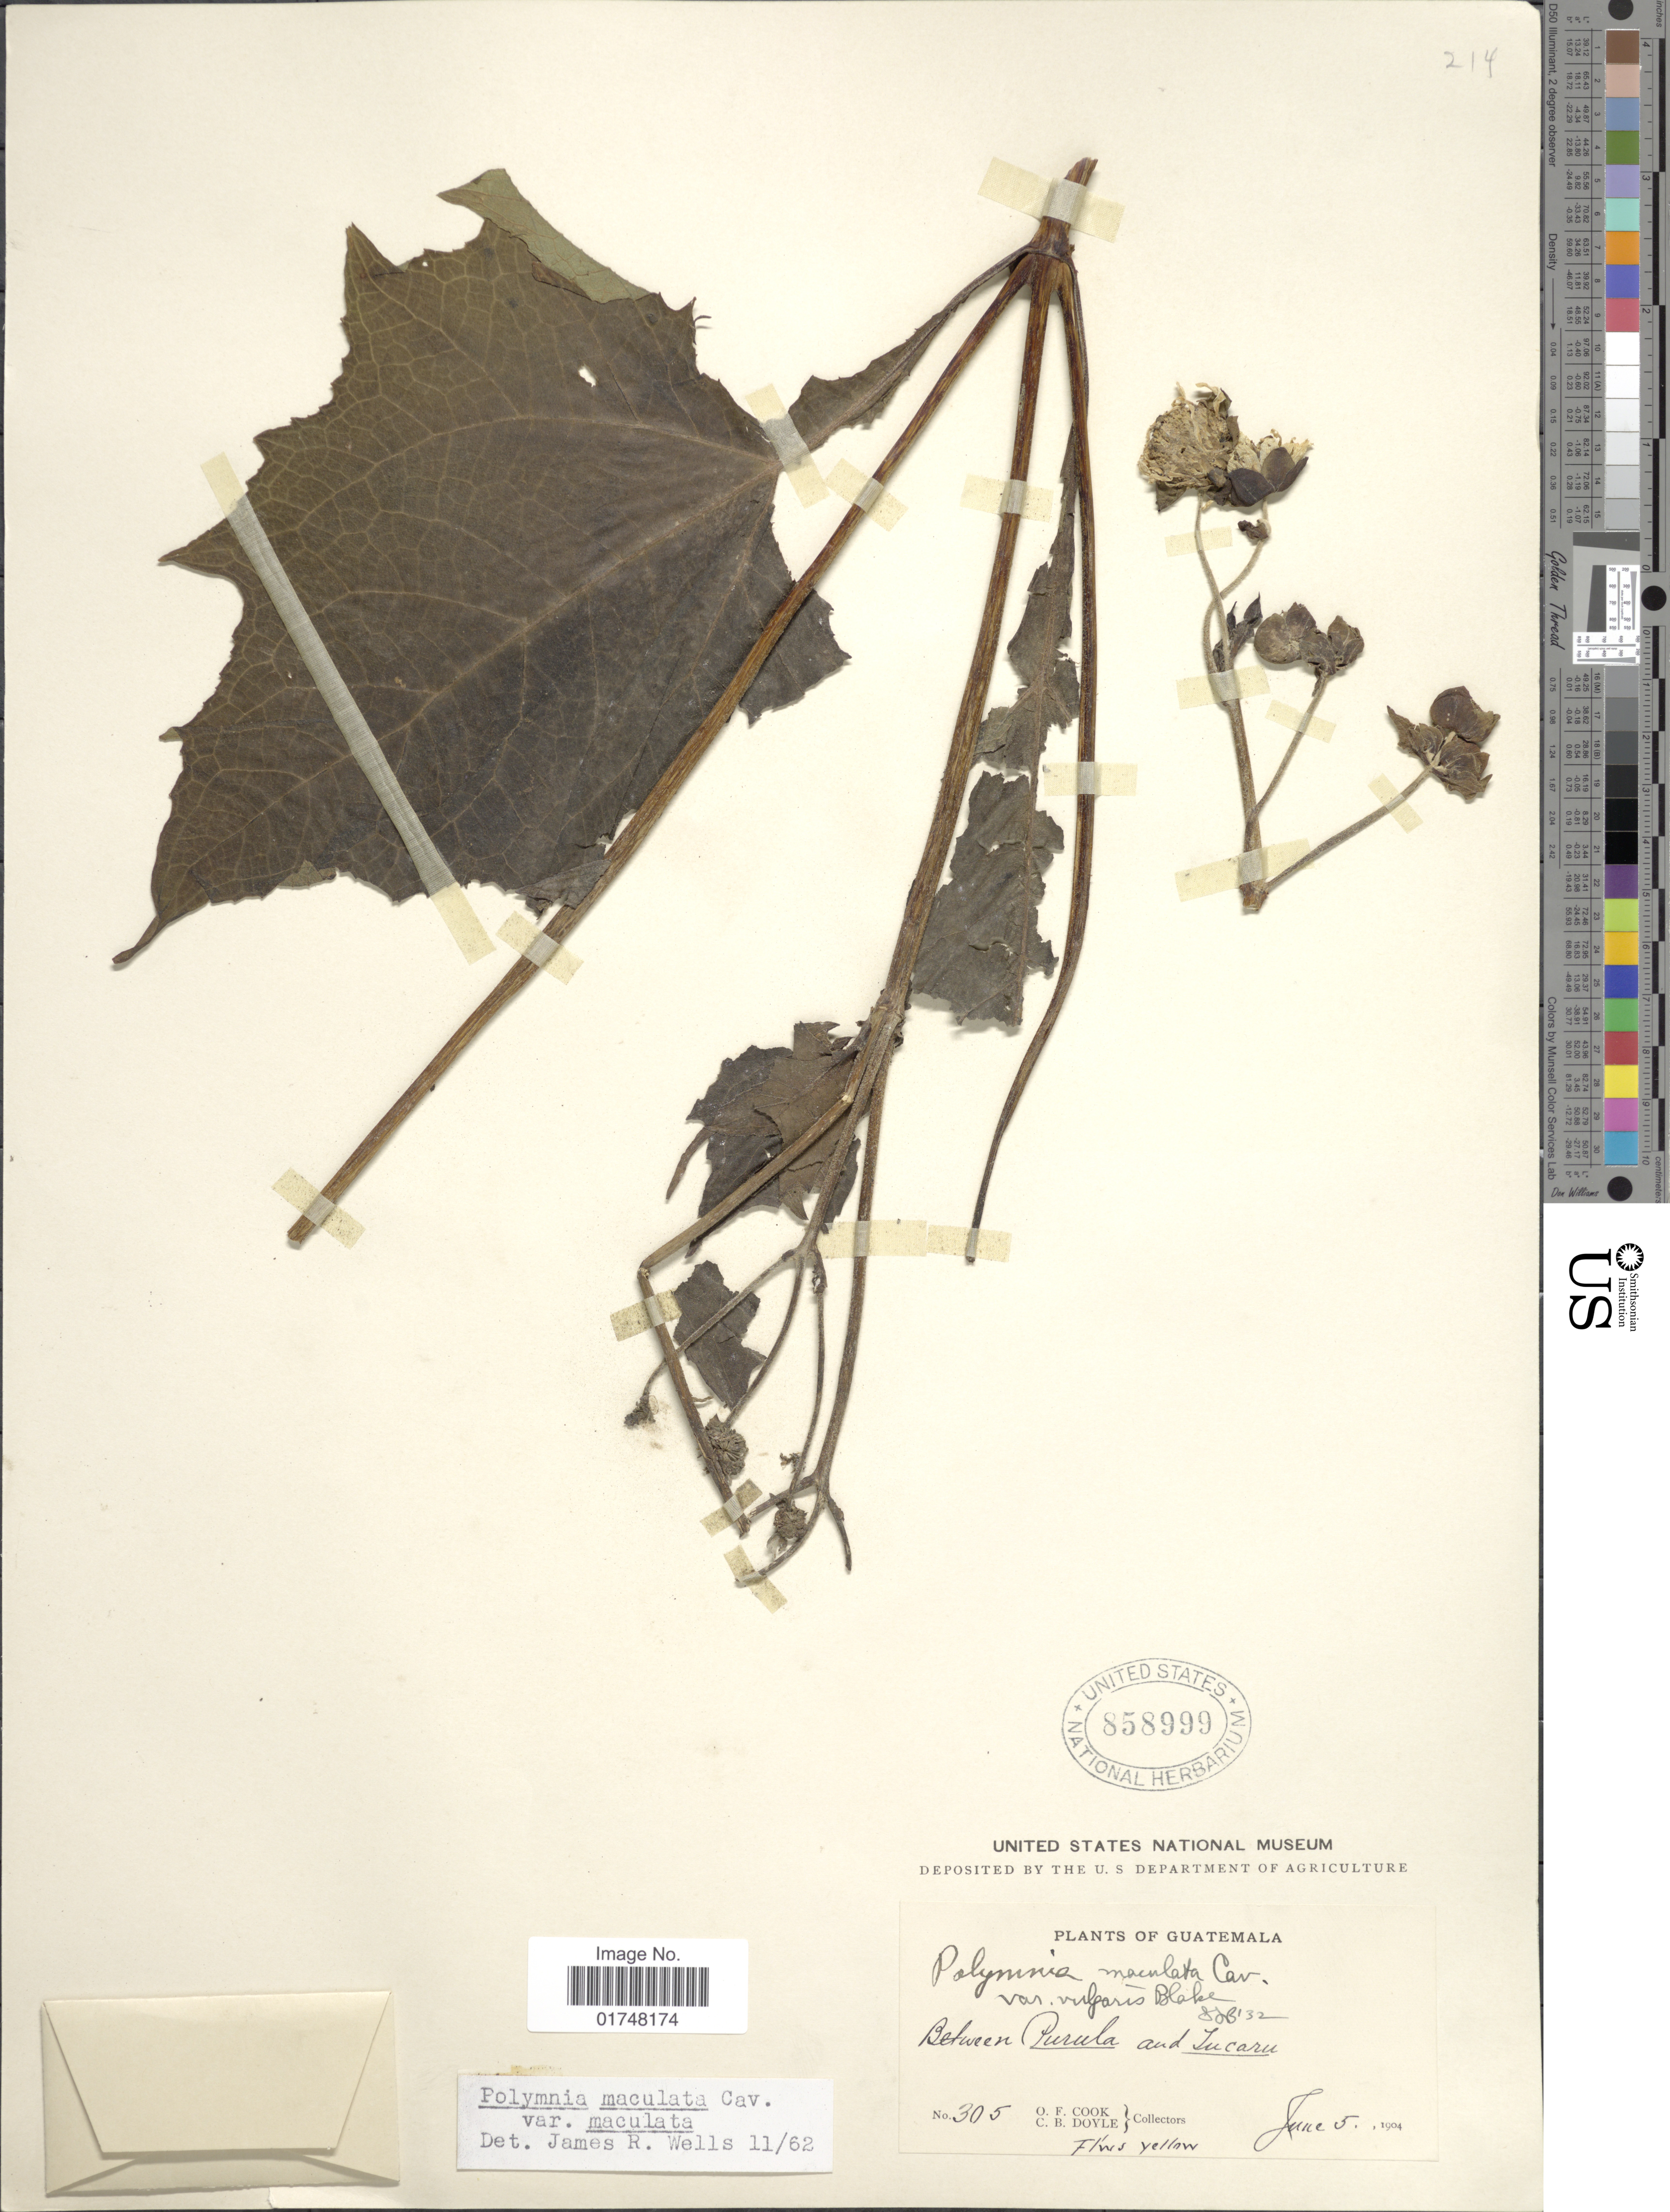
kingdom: Plantae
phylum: Tracheophyta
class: Magnoliopsida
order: Asterales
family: Asteraceae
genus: Smallanthus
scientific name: Smallanthus maculatus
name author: (Cav.) H. Rob.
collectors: O. F. Cook & C. Doyle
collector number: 305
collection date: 1904-06-05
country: Guatemala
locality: Between Purula [Purulhá] and Tucaru [Tucurú]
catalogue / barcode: US 858999